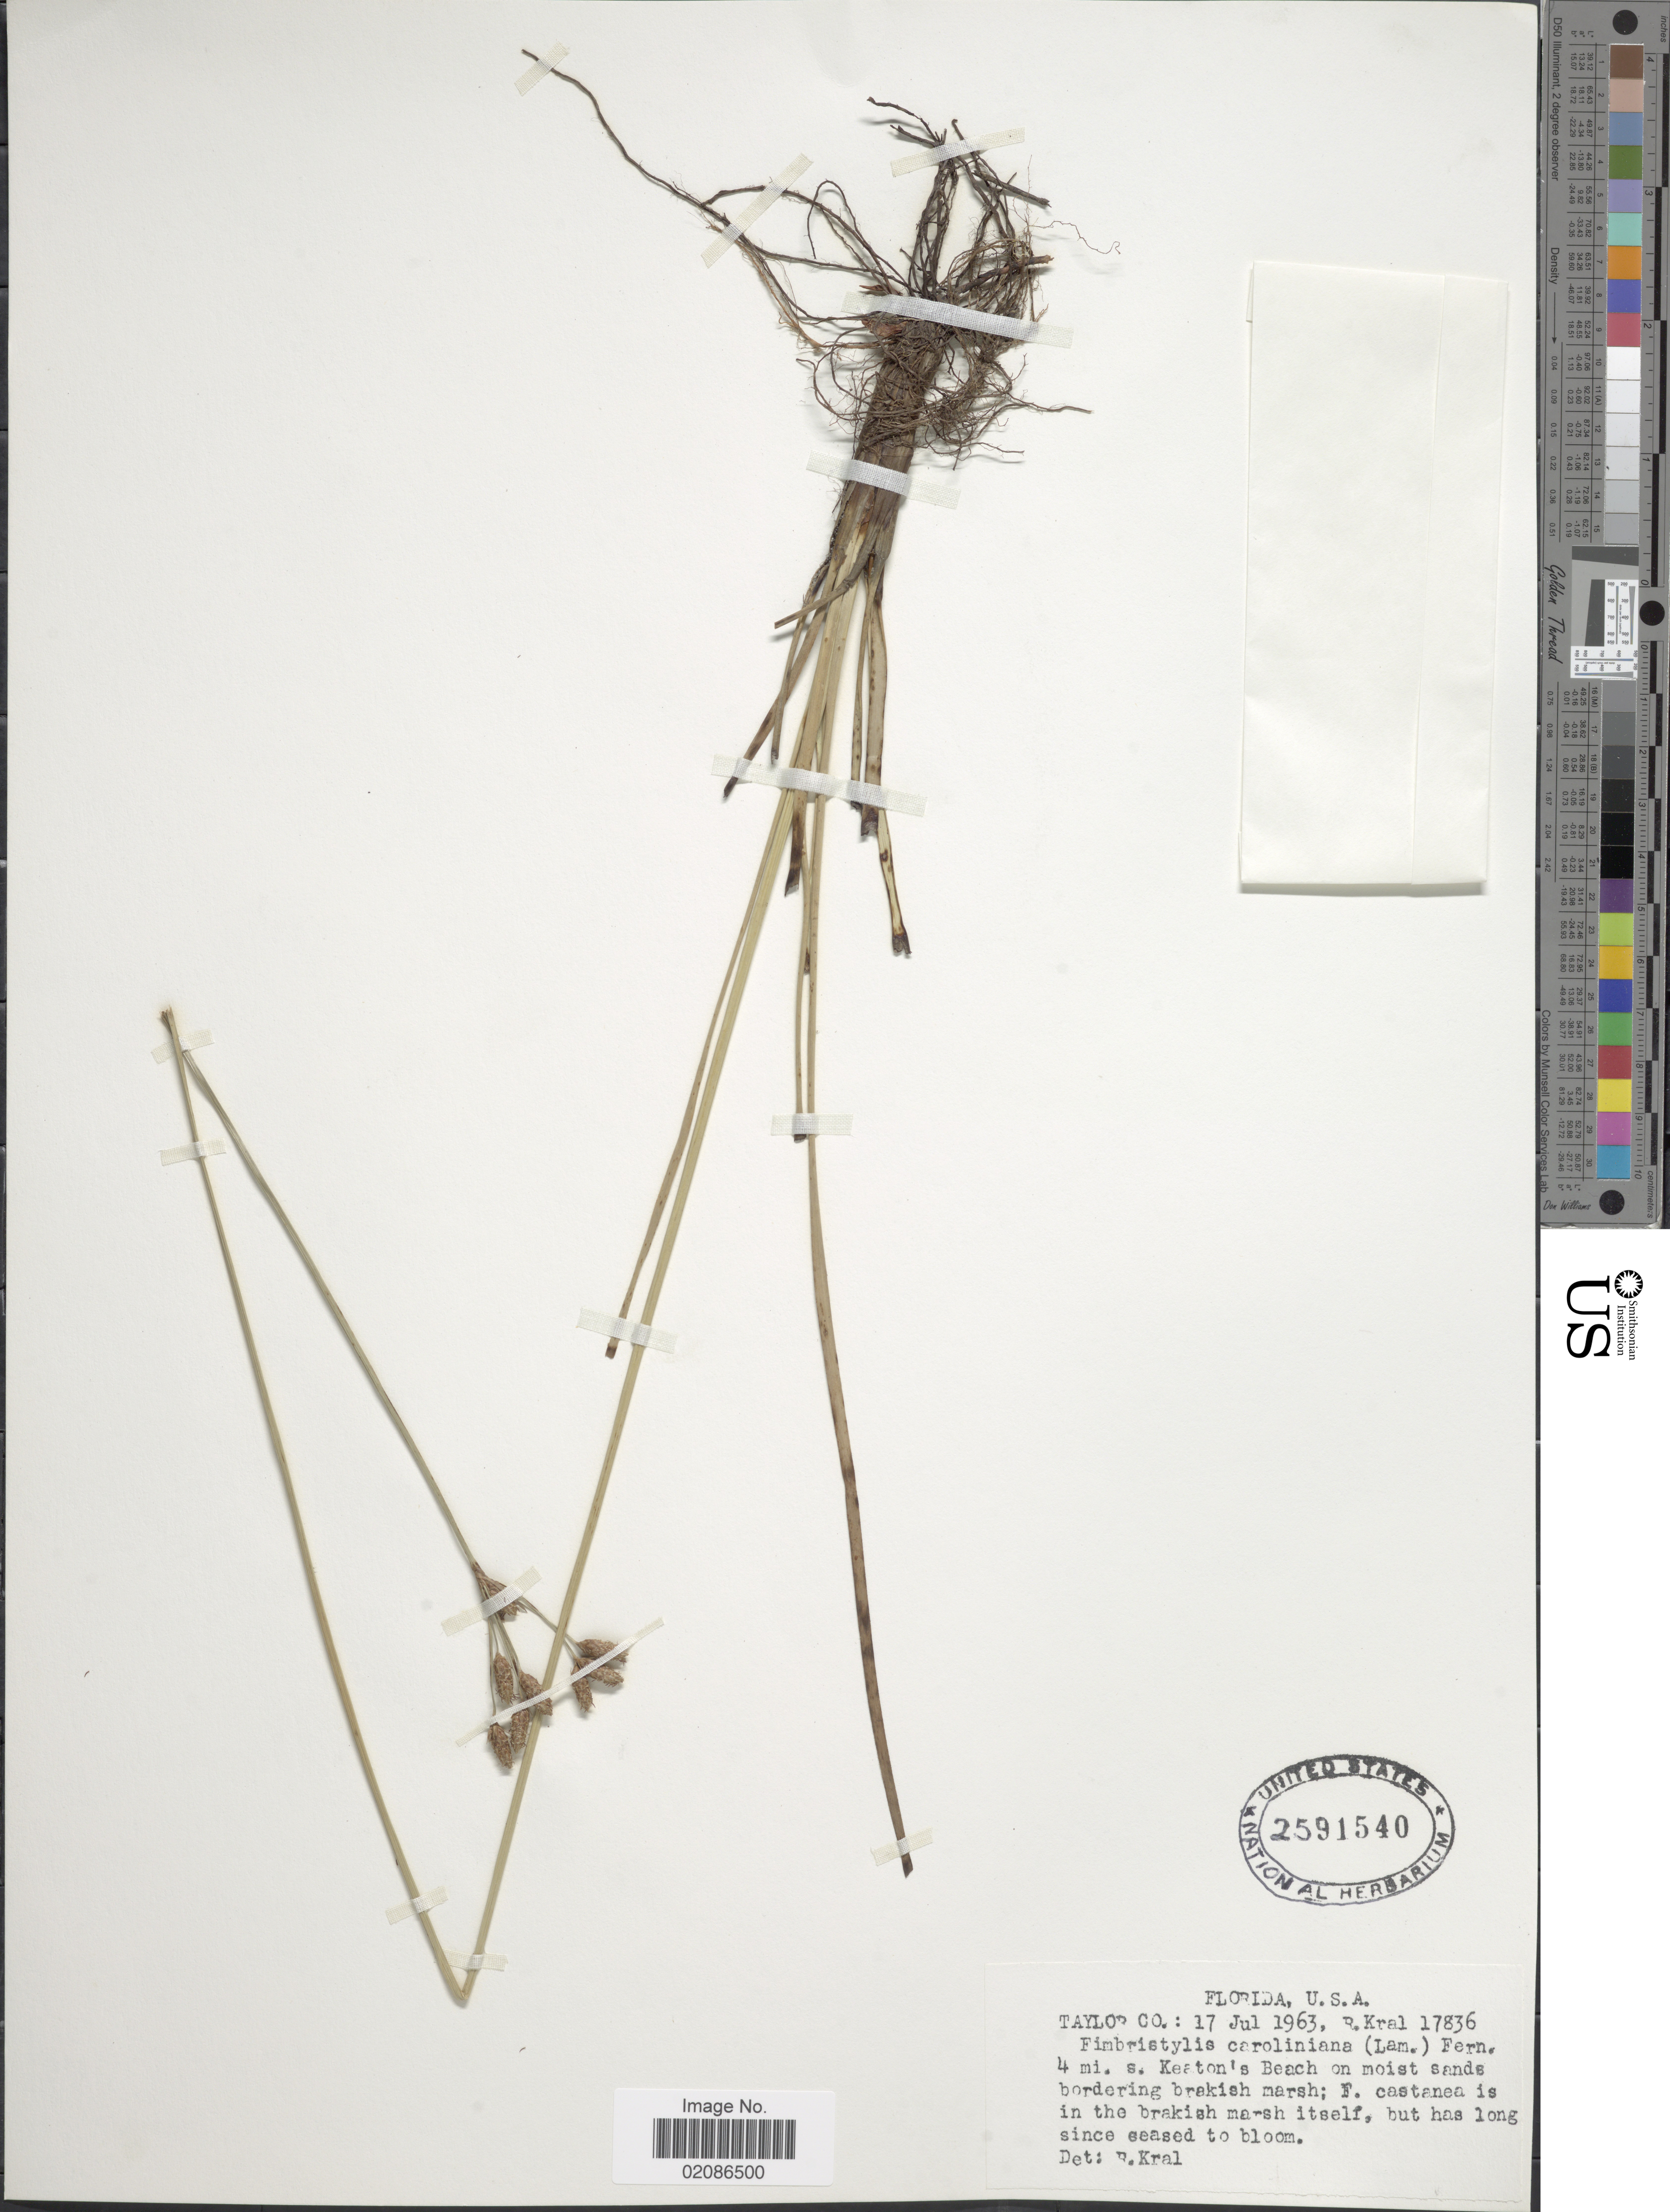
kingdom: Plantae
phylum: Tracheophyta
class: Liliopsida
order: Poales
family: Cyperaceae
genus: Fimbristylis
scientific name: Fimbristylis caroliniana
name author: (Lam.) Fernald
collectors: R. Kral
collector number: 17836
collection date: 1963-07-17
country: United States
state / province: Florida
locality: Taylor Co; 4 mi s Keaton's Beach on moist sands bordering brakish marsh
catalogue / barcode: US 2591540